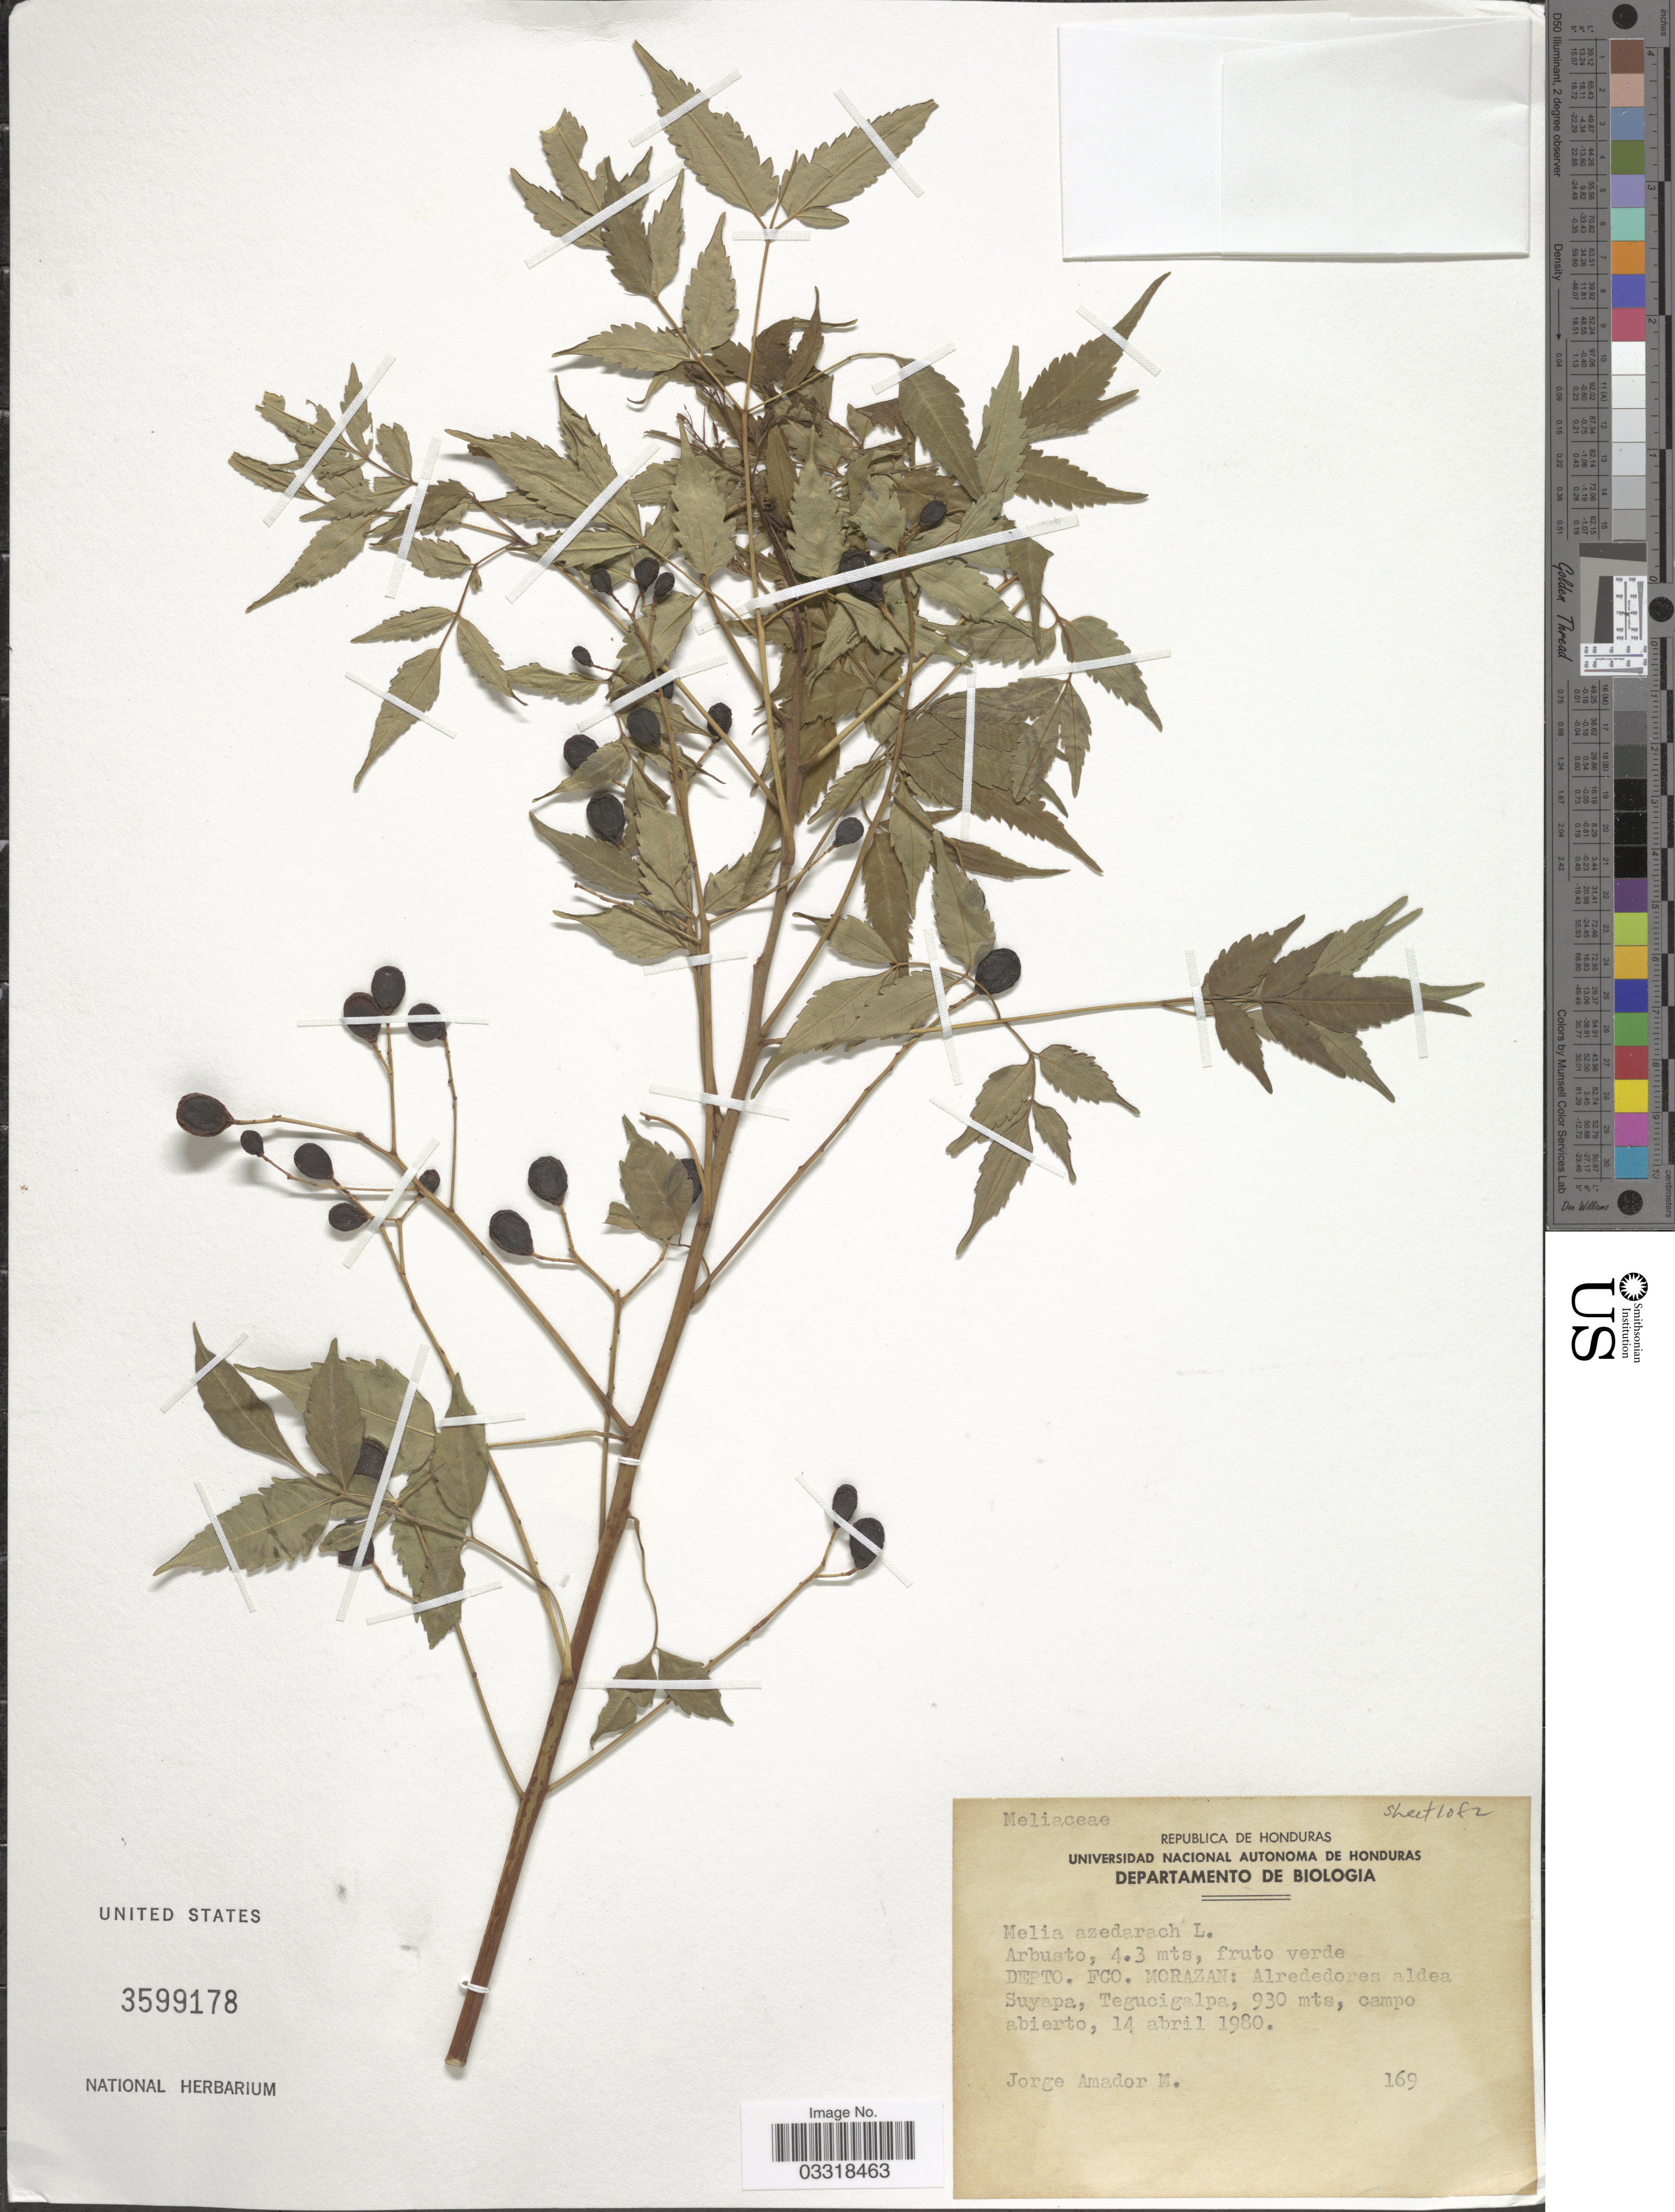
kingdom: Plantae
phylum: Tracheophyta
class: Magnoliopsida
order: Sapindales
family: Meliaceae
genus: Melia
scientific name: Melia azedarach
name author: L.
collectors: J. Amador M.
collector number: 169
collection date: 1980-04-14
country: Honduras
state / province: Fco. Morazán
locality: Depto. Fco. Morazan: Alrededores aldea Suyapa, Tegucigalpa.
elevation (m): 930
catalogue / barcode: US 3599178